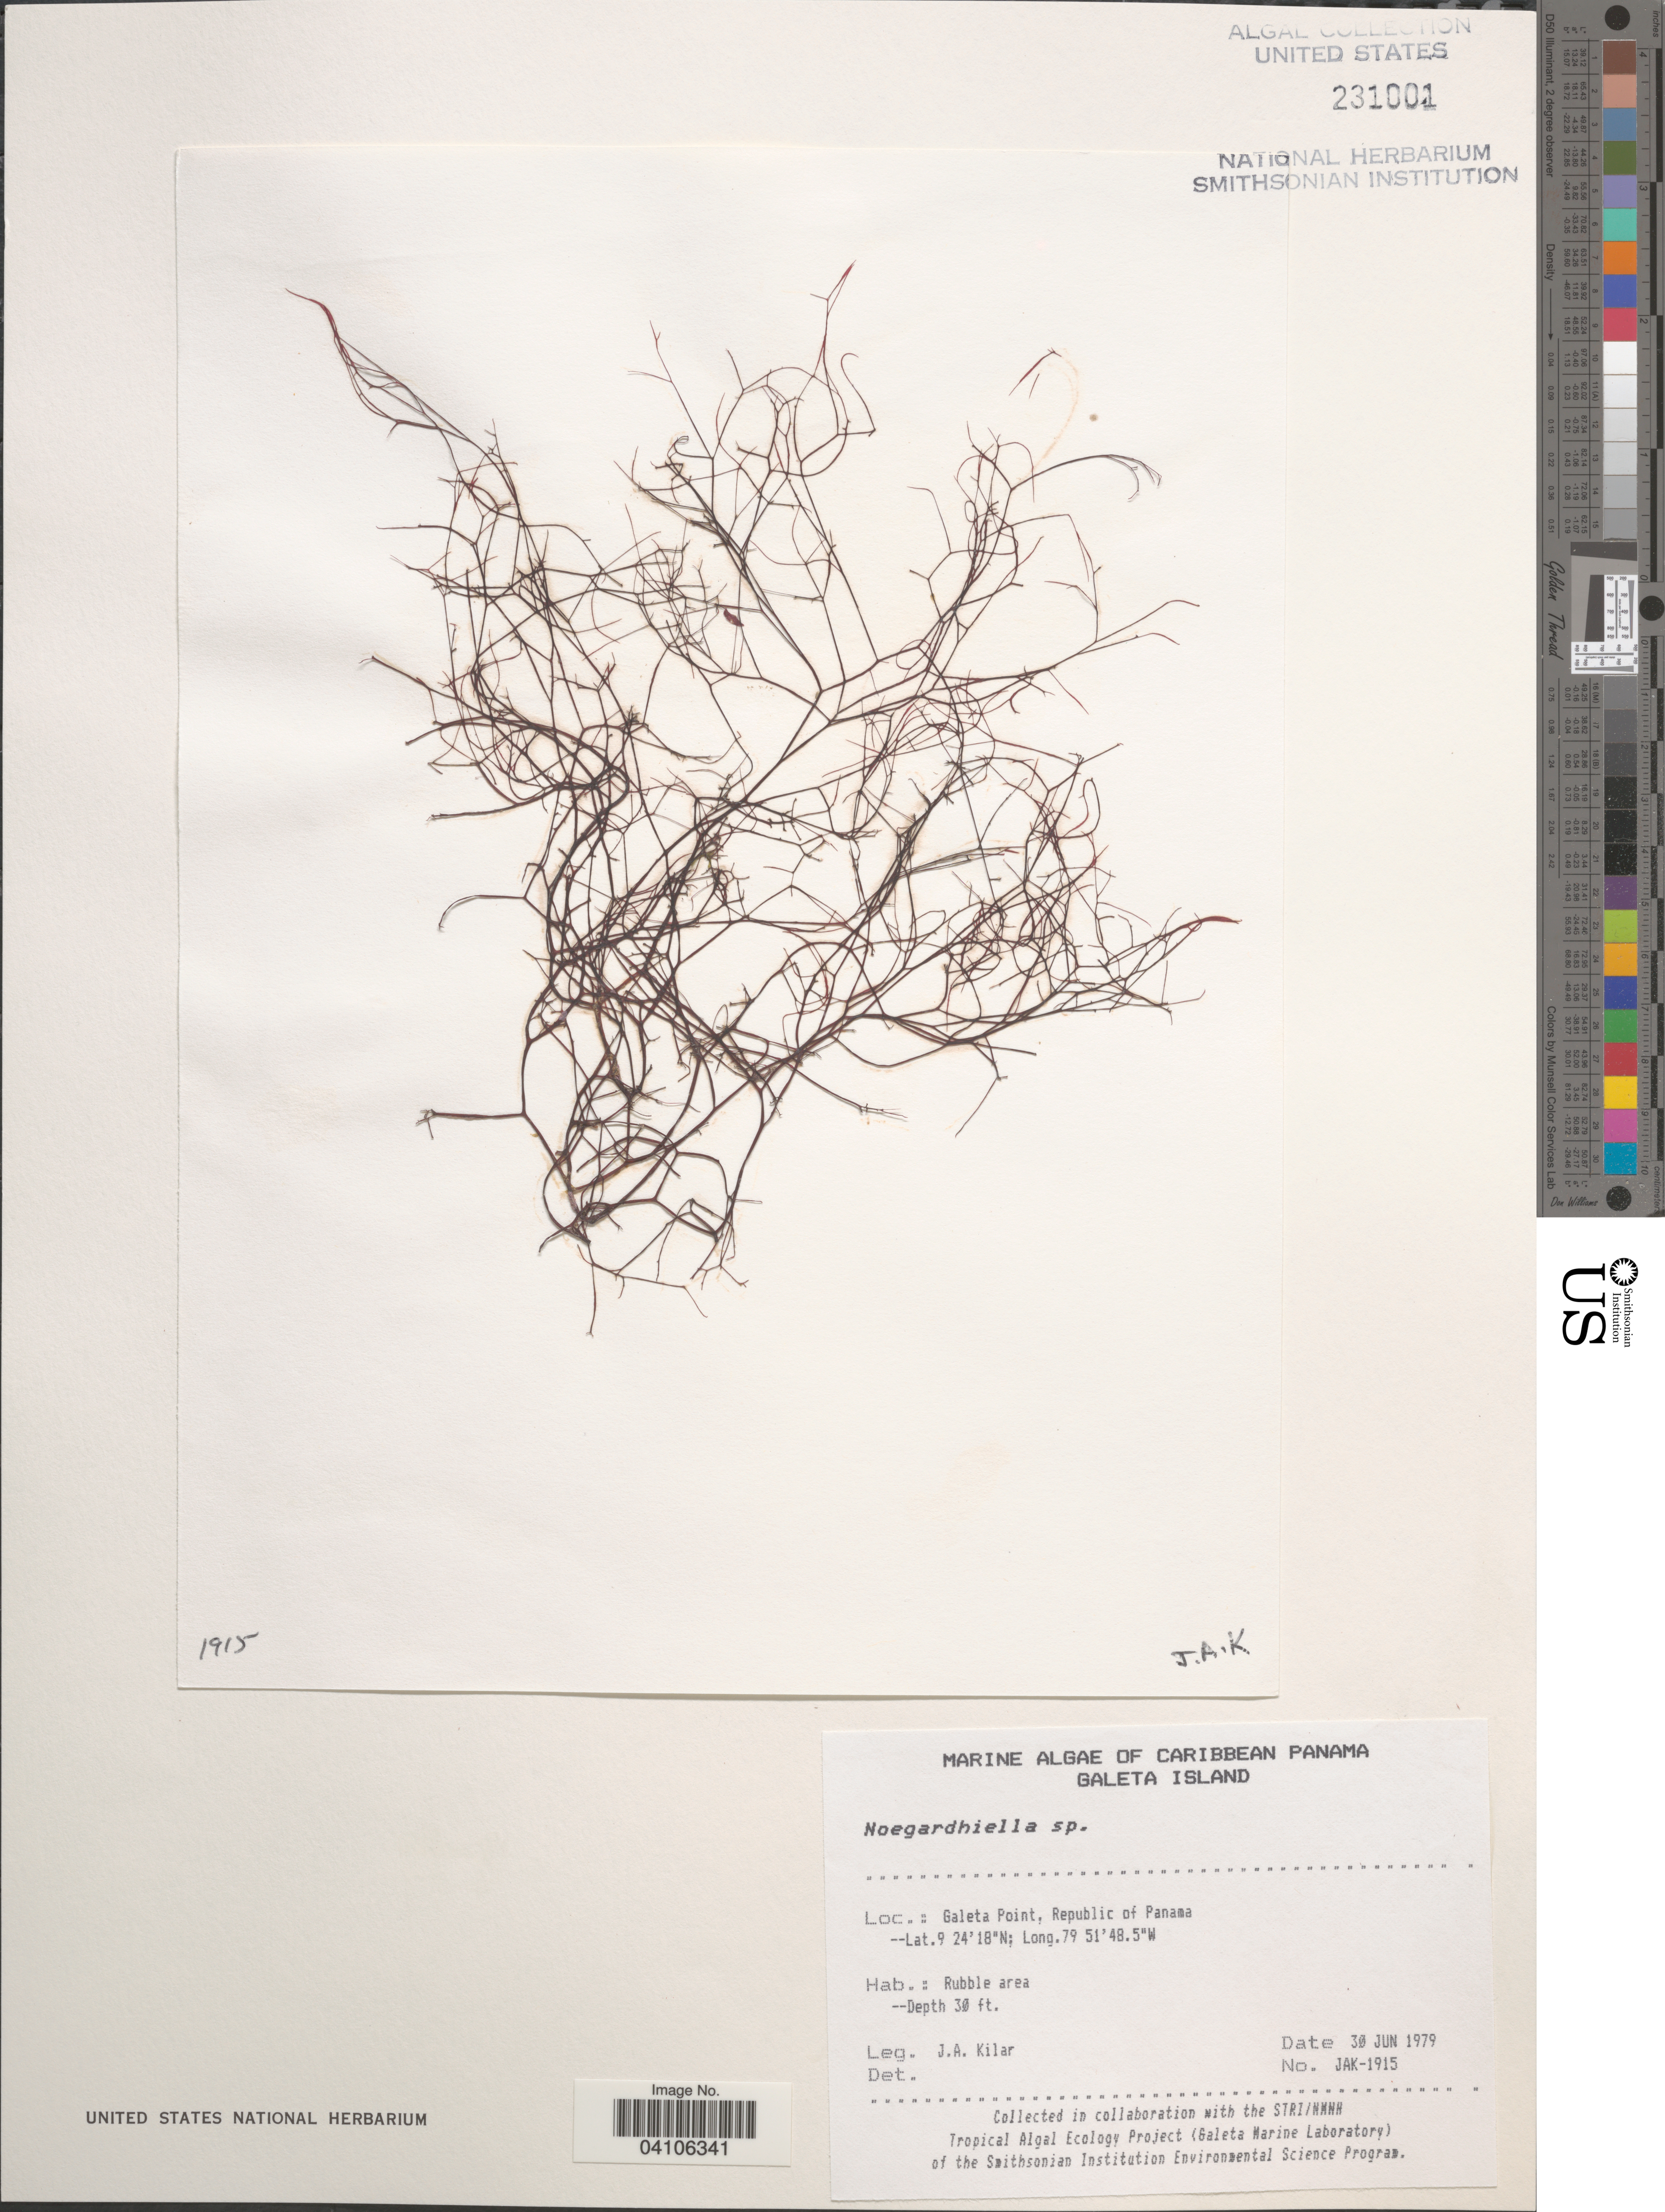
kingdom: Plantae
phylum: Rhodophyta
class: Florideophyceae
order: Gigartinales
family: Solieriaceae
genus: Agardhiella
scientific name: Agardhiella sp.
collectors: J. A. Kilar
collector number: JAK-1915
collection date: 1979-06-30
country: Panama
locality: Caribbean Panama. Galeta Point, Republic of Panama.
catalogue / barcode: US 231001